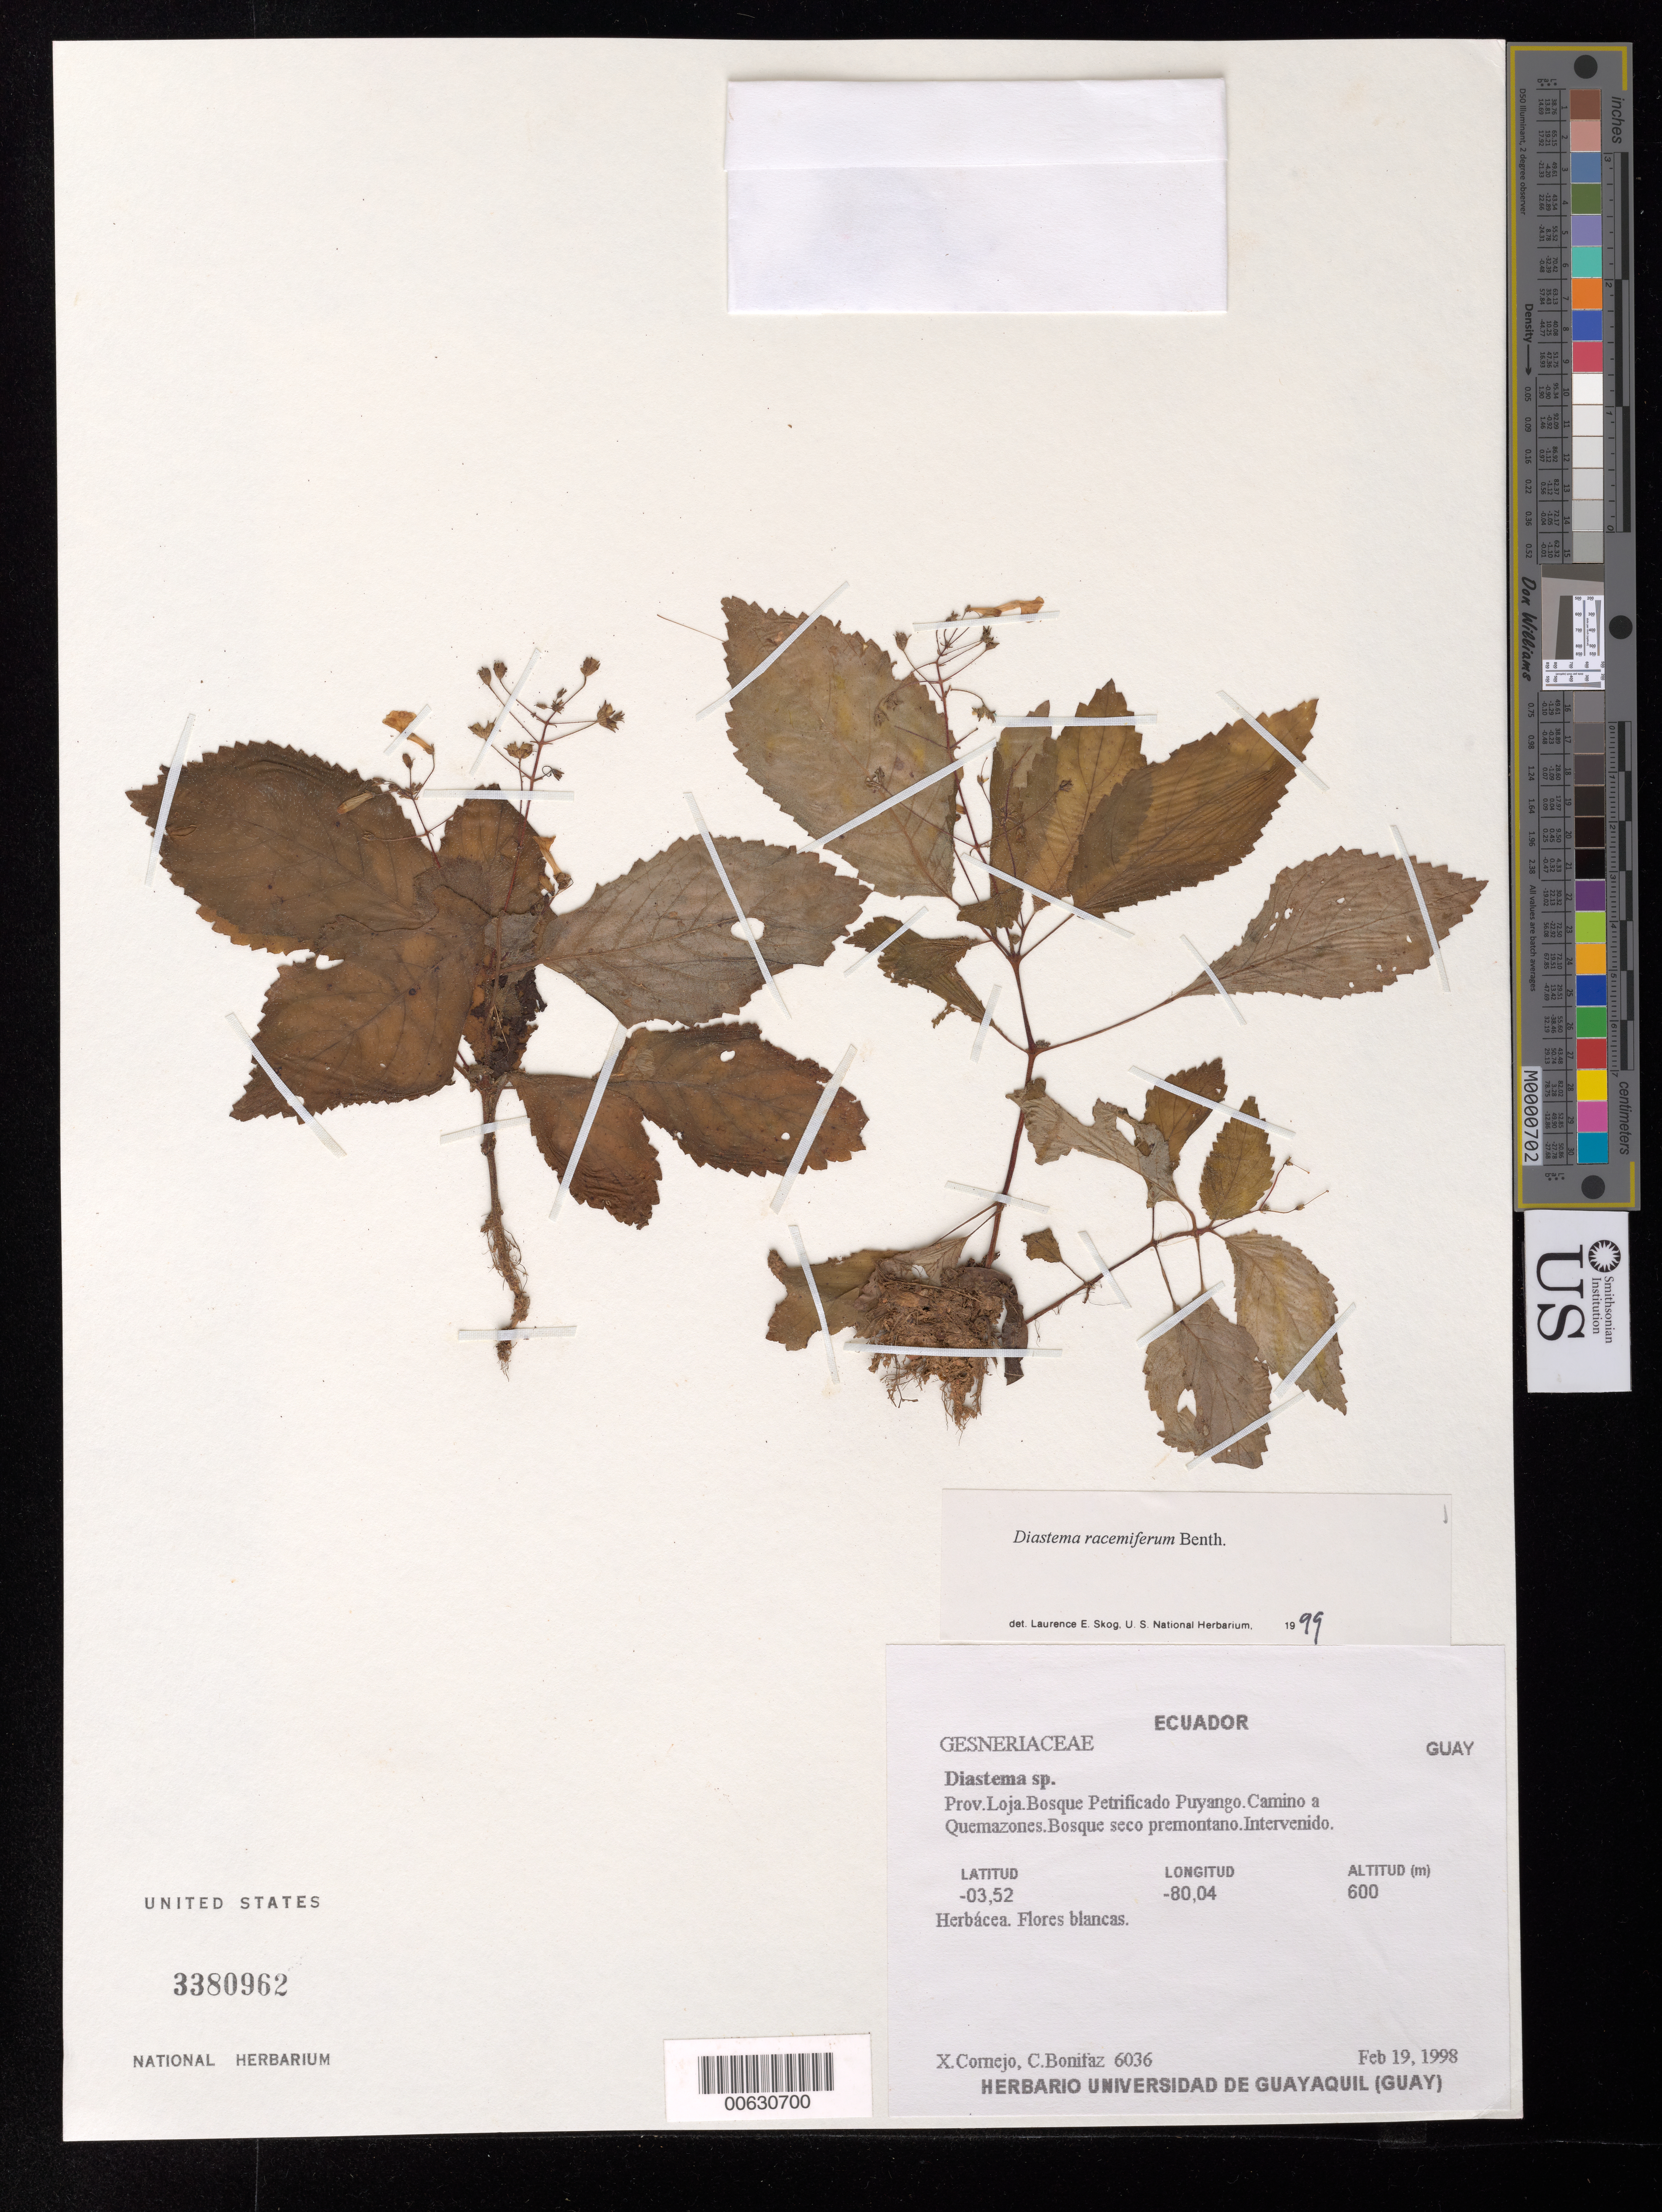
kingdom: Plantae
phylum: Tracheophyta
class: Magnoliopsida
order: Lamiales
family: Gesneriaceae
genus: Diastema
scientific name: Diastema racemiferum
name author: Benth.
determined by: Skog, Laurence E.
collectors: X. F. Cornejo & C. Bonifaz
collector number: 6036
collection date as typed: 19 Feb 1998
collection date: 1998-02-19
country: Ecuador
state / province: Loja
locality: Bosque Petrificado Puyango, camino a Quemazones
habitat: Bosque seco premontano, intervenido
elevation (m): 600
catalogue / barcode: US 3380962